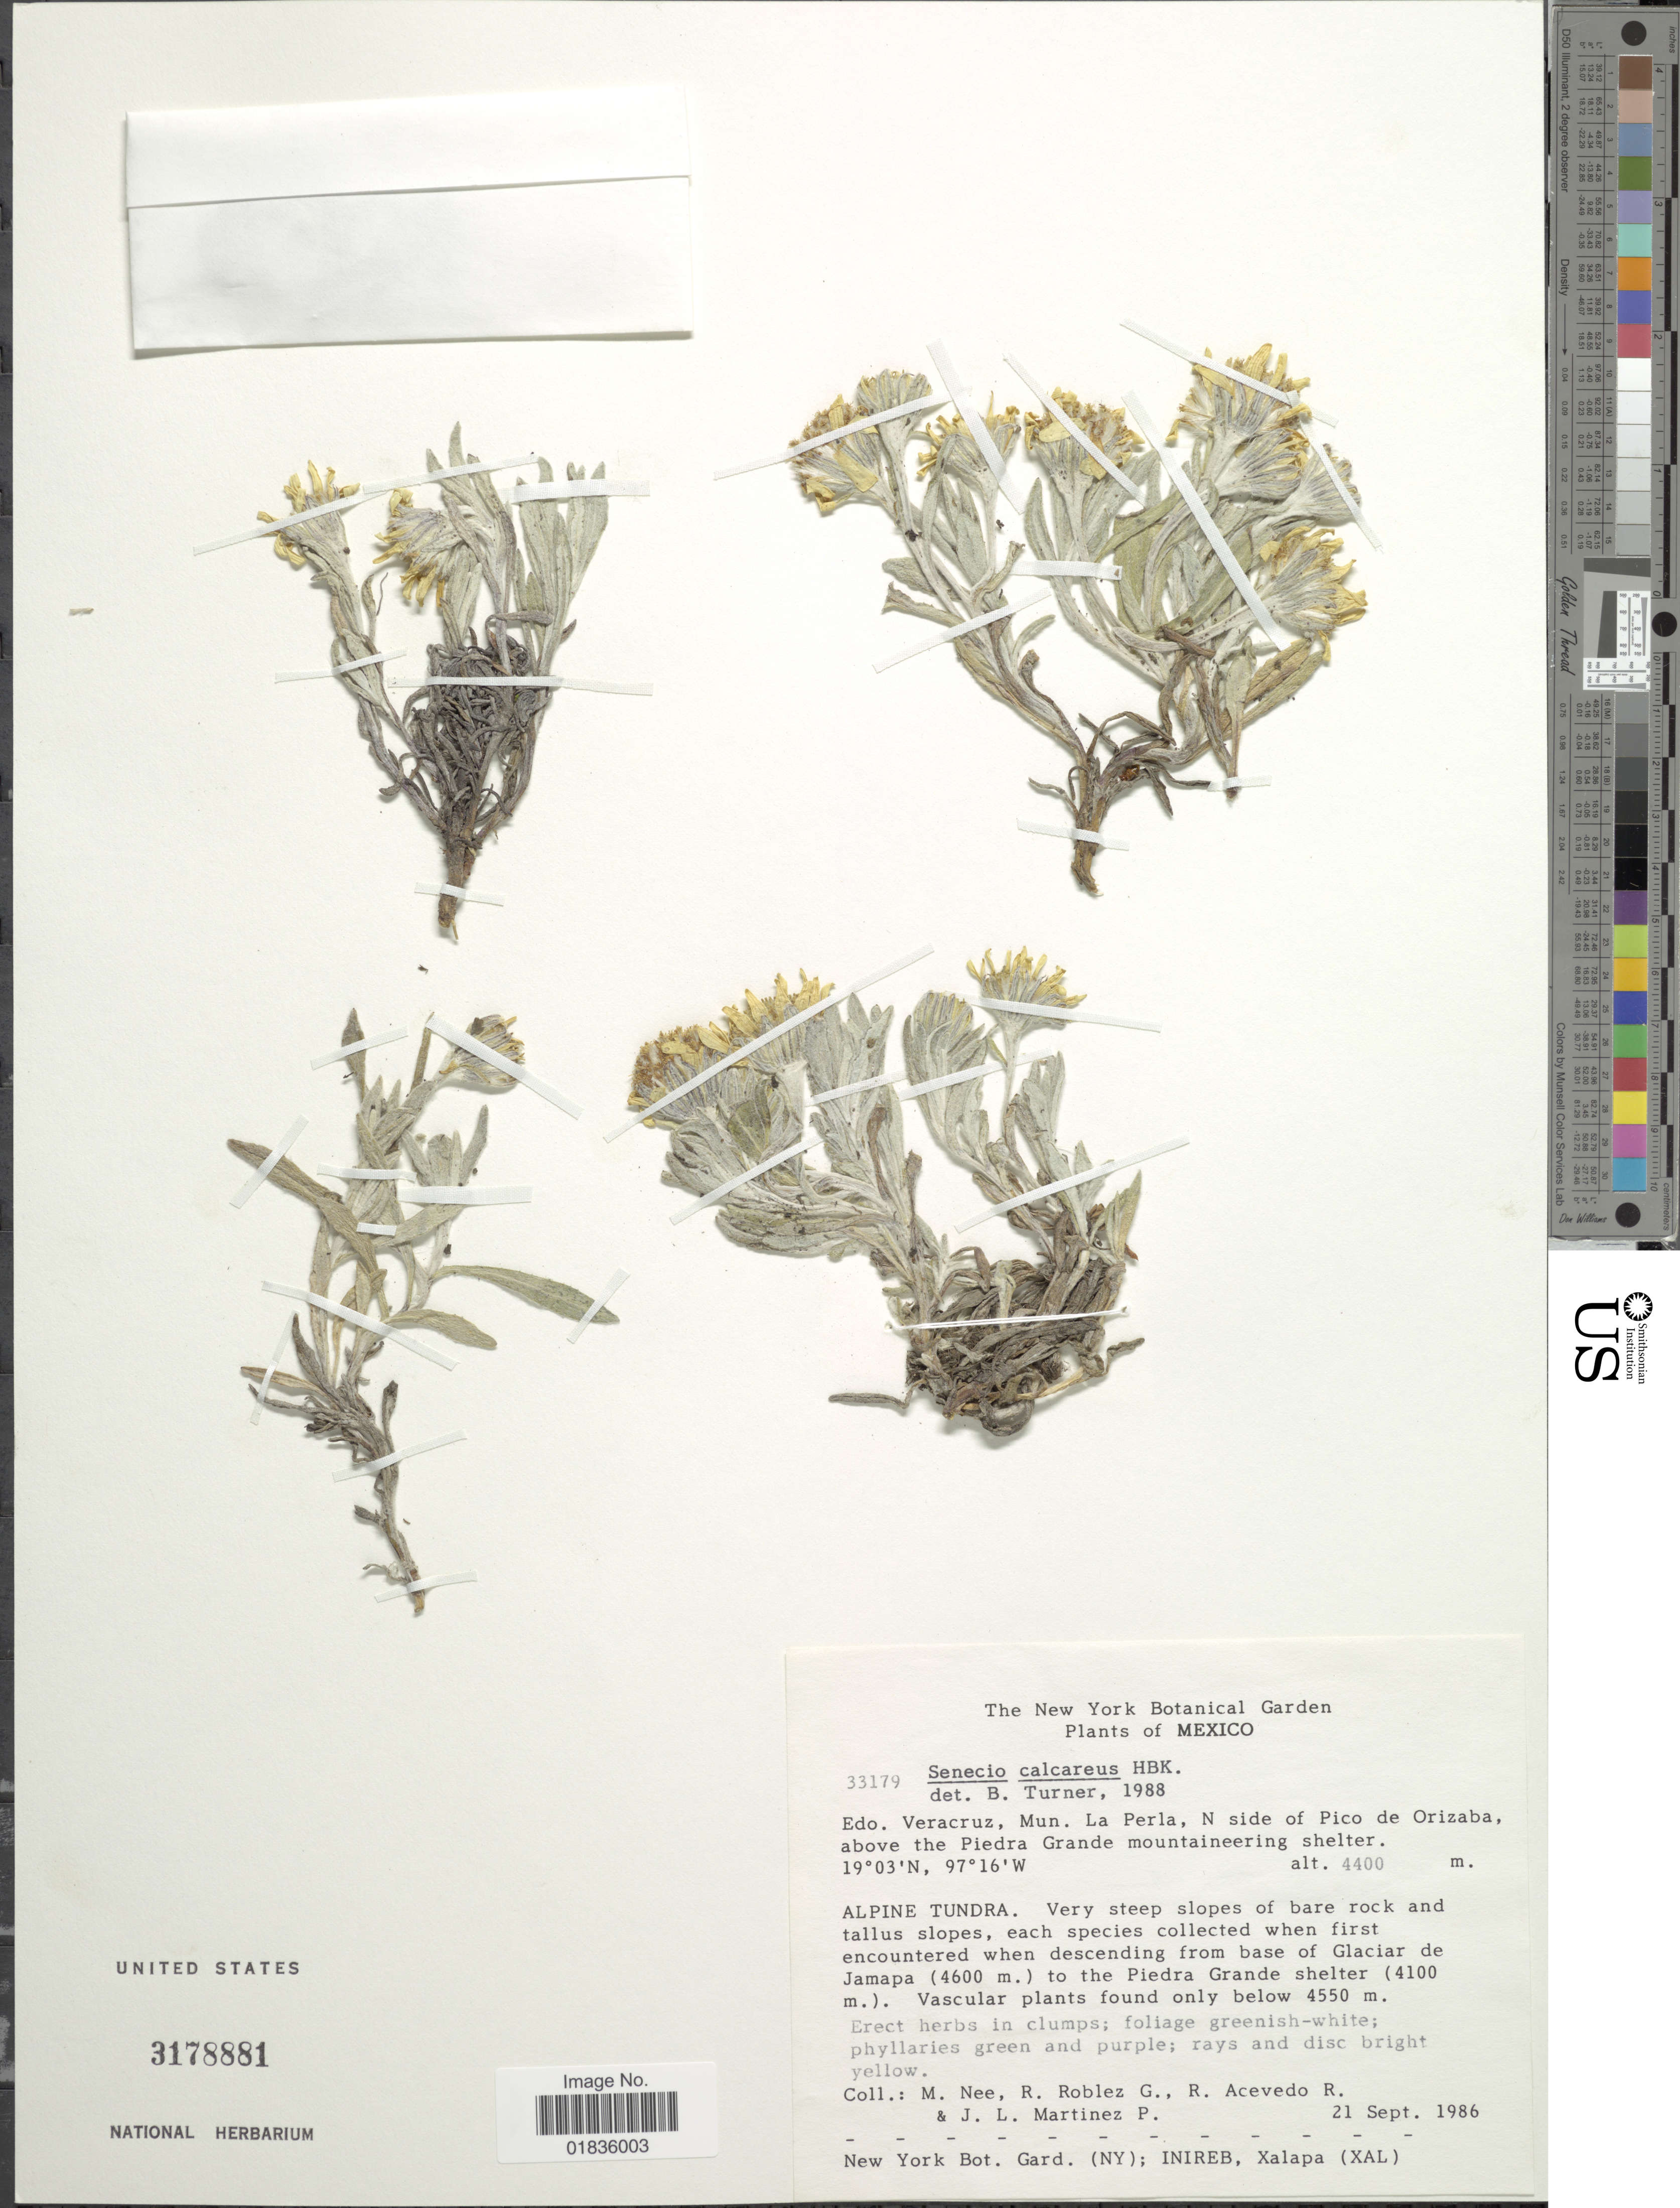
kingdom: Plantae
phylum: Tracheophyta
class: Magnoliopsida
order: Asterales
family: Asteraceae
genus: Senecio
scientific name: Senecio mairetianus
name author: DC.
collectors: M. Nee, R. Roblez G., R. Acevedo R. & Martinez-Perez, J. L.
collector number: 33179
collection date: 1986-09-21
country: Mexico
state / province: Veracruz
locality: Veracruz, Mun. La Perla, N side of Pico de Orizaba, above the Piedra Grande mountaineering shelter.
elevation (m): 4400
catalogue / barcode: US 317881